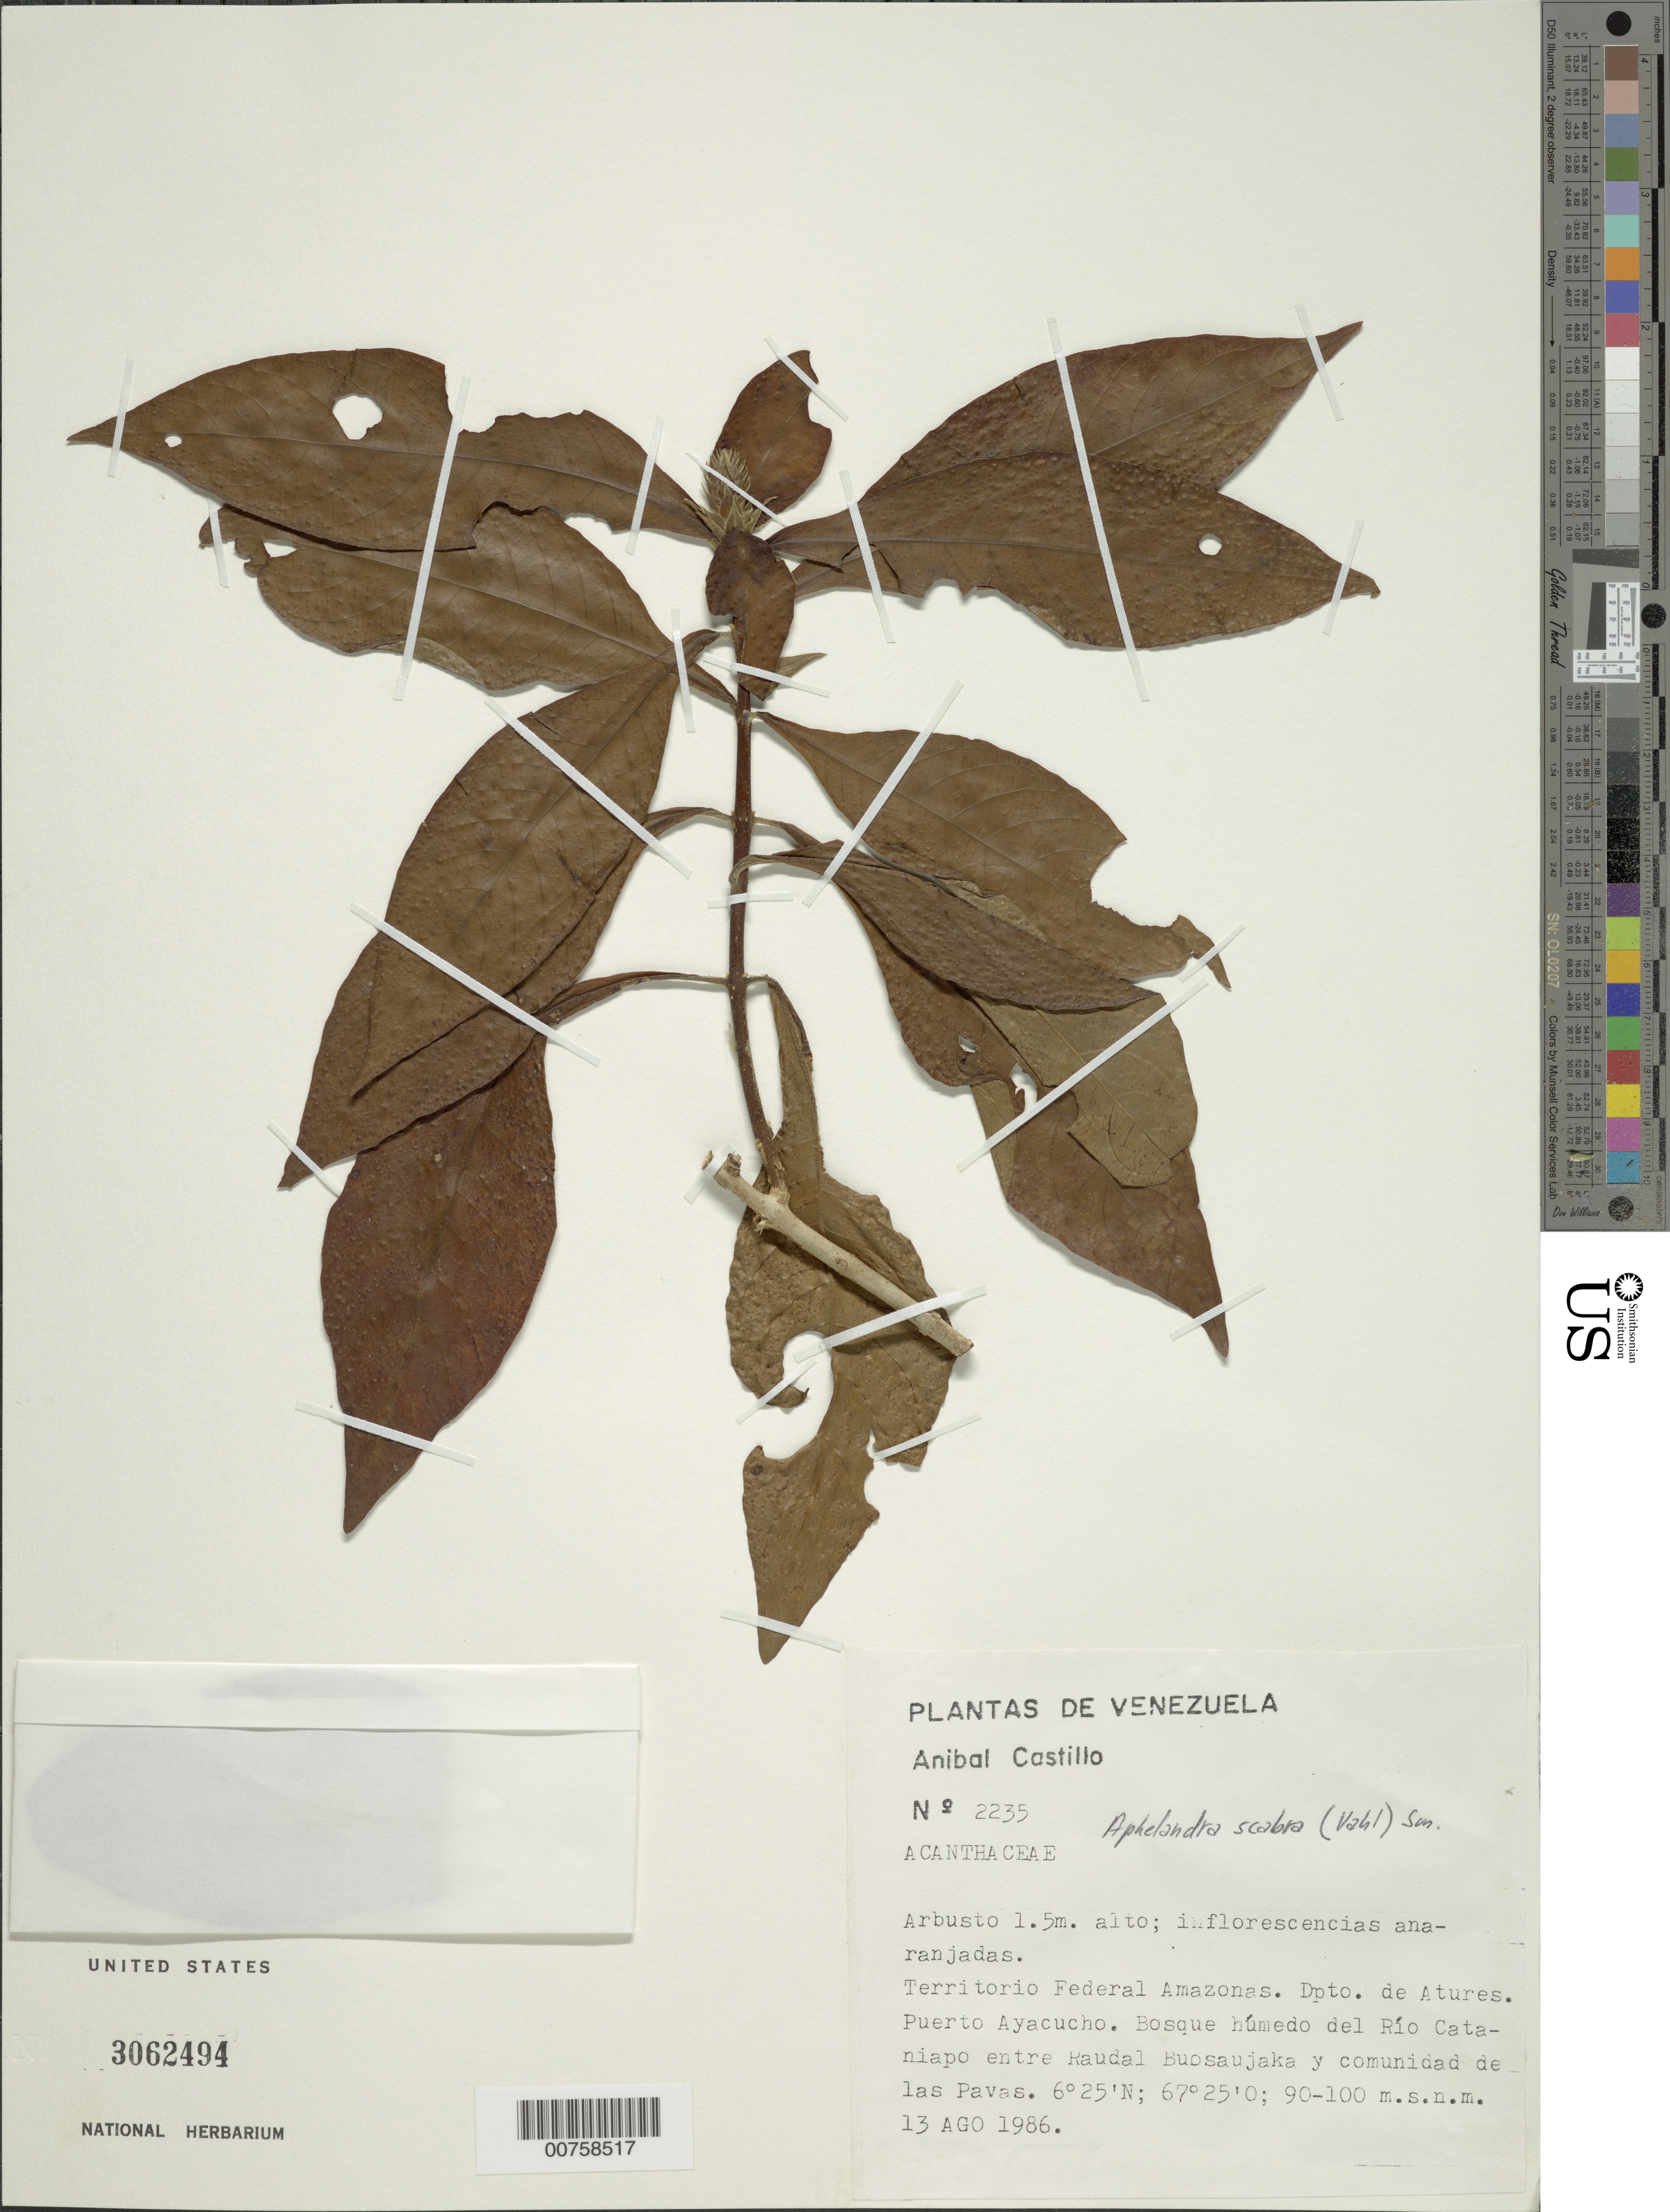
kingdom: Plantae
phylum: Tracheophyta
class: Magnoliopsida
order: Lamiales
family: Acanthaceae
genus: Aphelandra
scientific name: Aphelandra scabra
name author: (Vahl) Sm.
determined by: Wasshausen, Dieter C., (BOT), Smithsonian Institution - National Museum of Natural History (UNITED STATES)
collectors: A. Castillo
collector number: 2235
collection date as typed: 13-Aug-86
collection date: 1986-08-13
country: Venezuela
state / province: Amazonas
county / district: Atures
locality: Puerto Ayacucho, Río Cataniapo, entre Raudal Buosaujaka y comunidad Las Pavas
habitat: Bosque húmedo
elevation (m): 90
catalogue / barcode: US 3062494